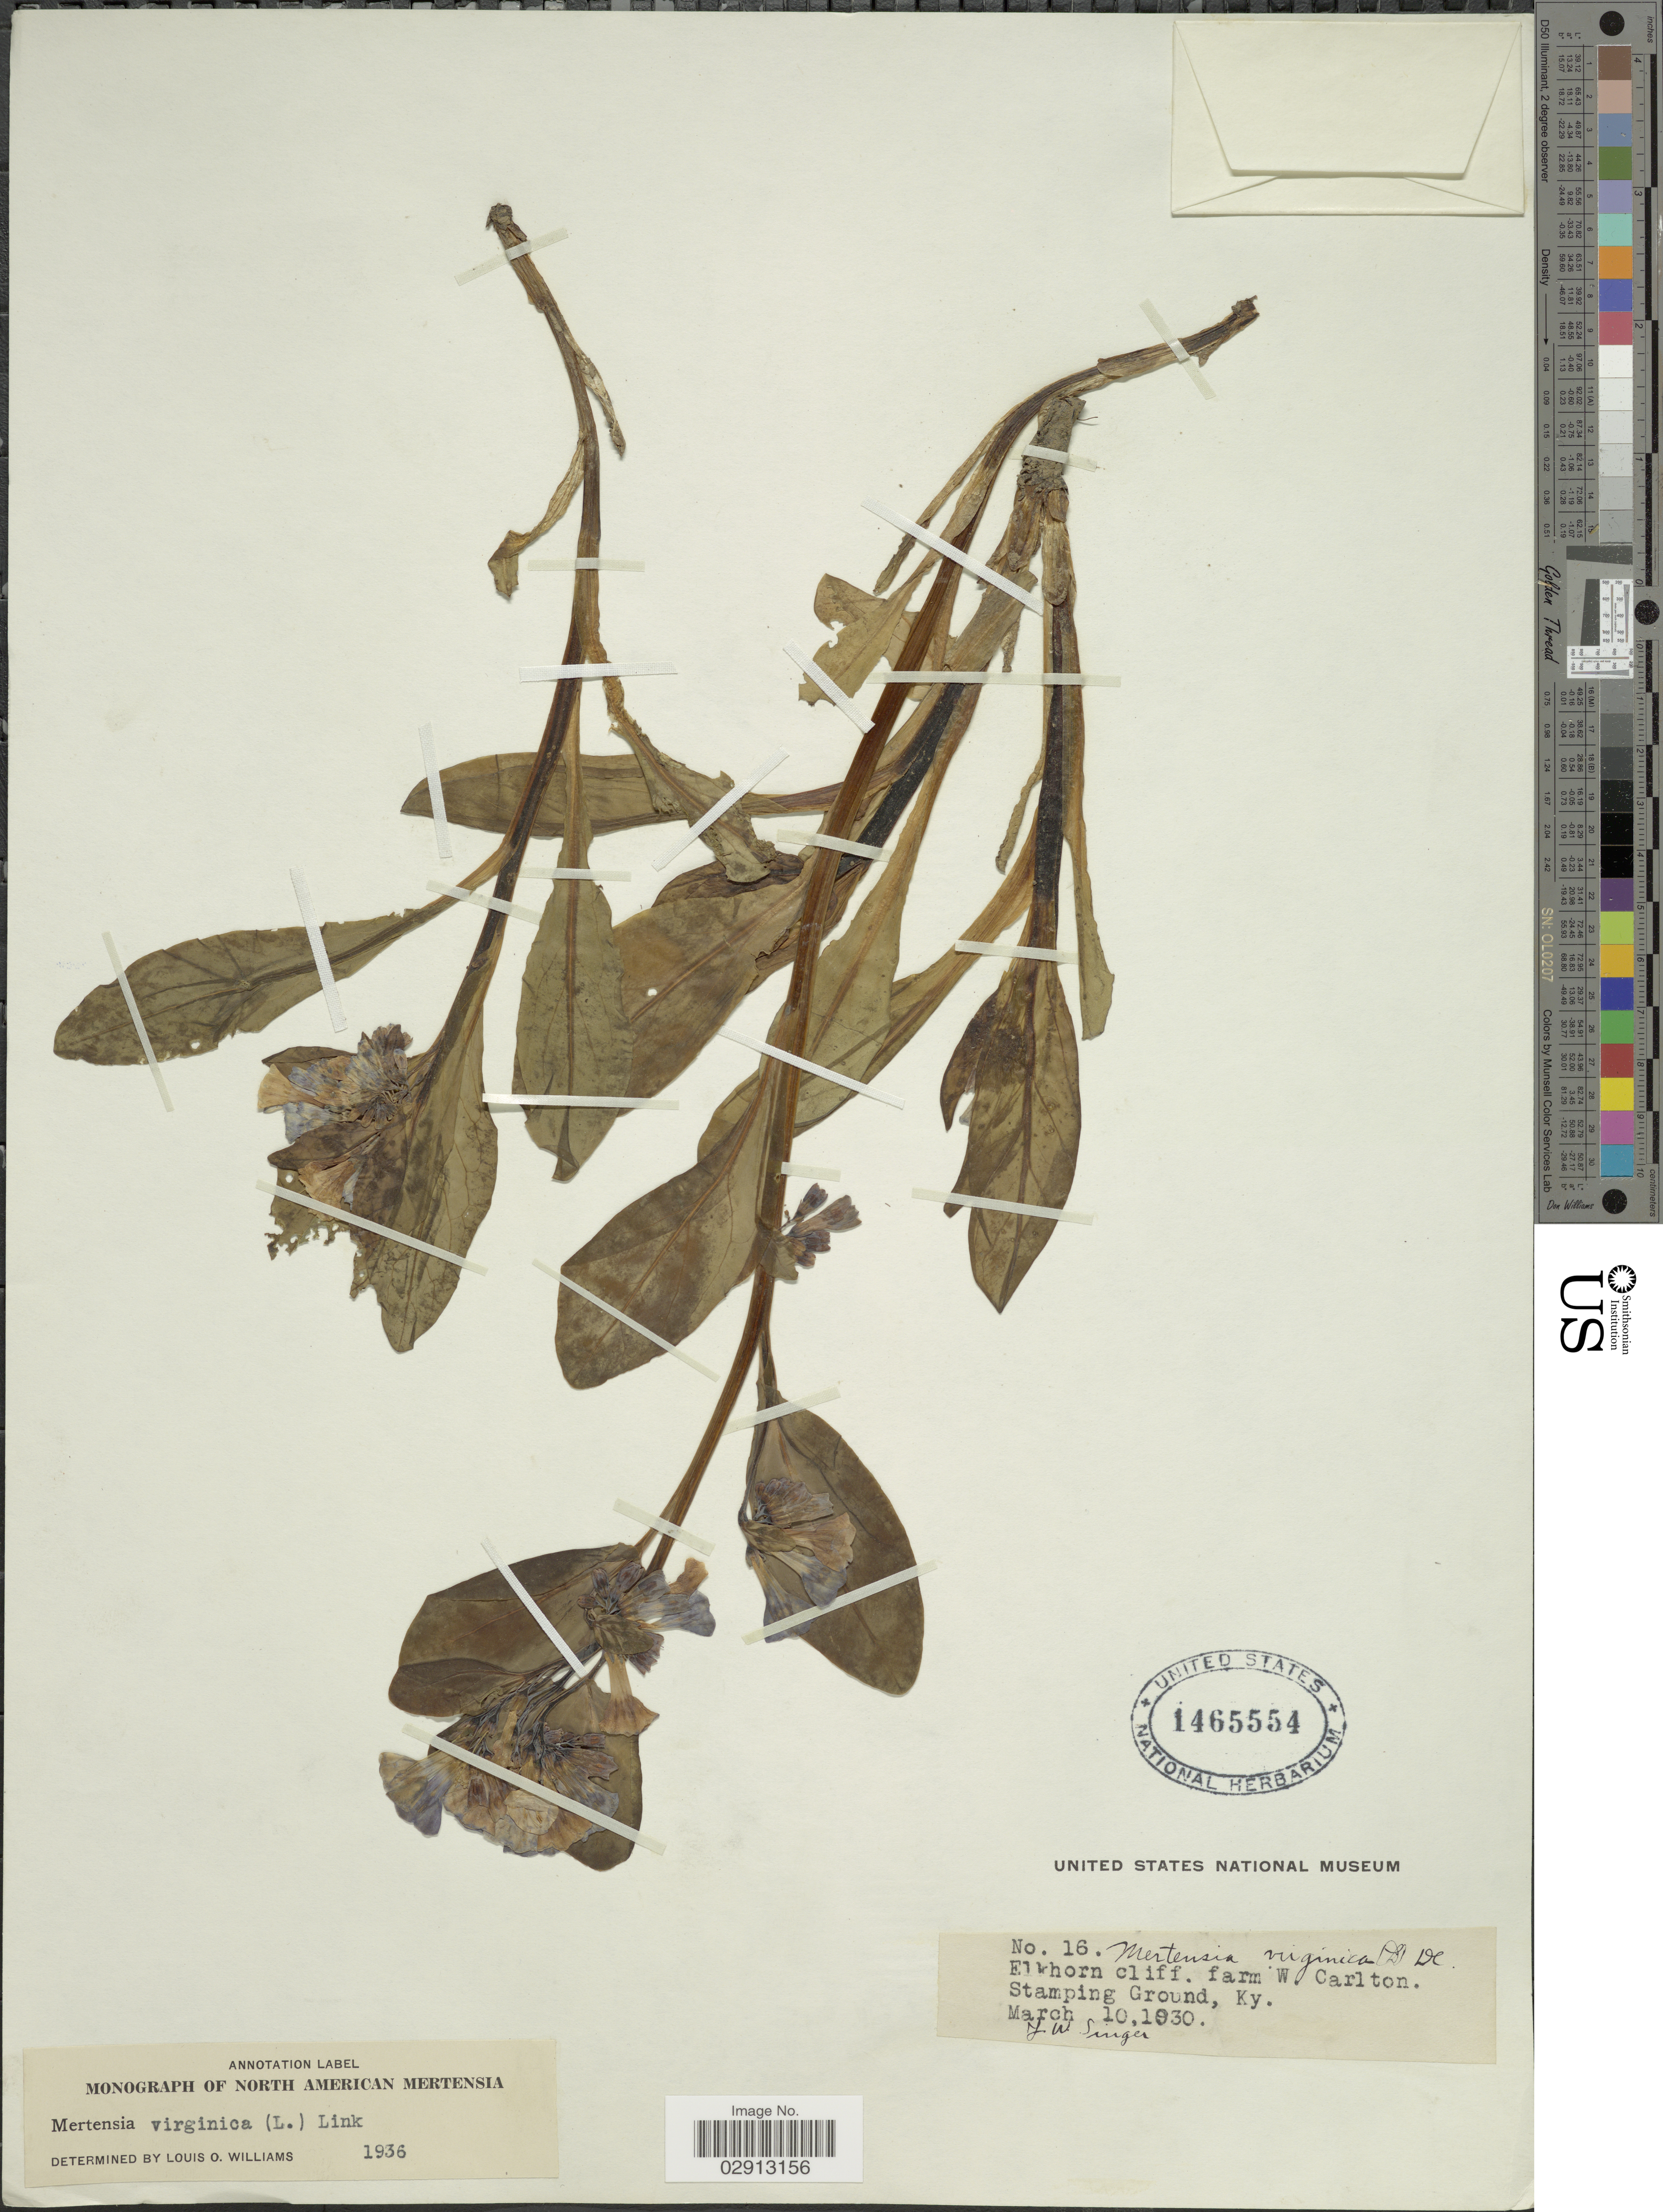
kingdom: Plantae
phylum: Tracheophyta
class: Magnoliopsida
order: Boraginales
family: Boraginaceae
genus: Mertensia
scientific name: Mertensia virginica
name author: (L.) Pers. ex Link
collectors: J. EW. Singer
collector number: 16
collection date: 1930-03-10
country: United States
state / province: Kentucky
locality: Elkhorn cliff. Farm W. Carlton. Stamping Ground, Ky.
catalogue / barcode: US 1465554